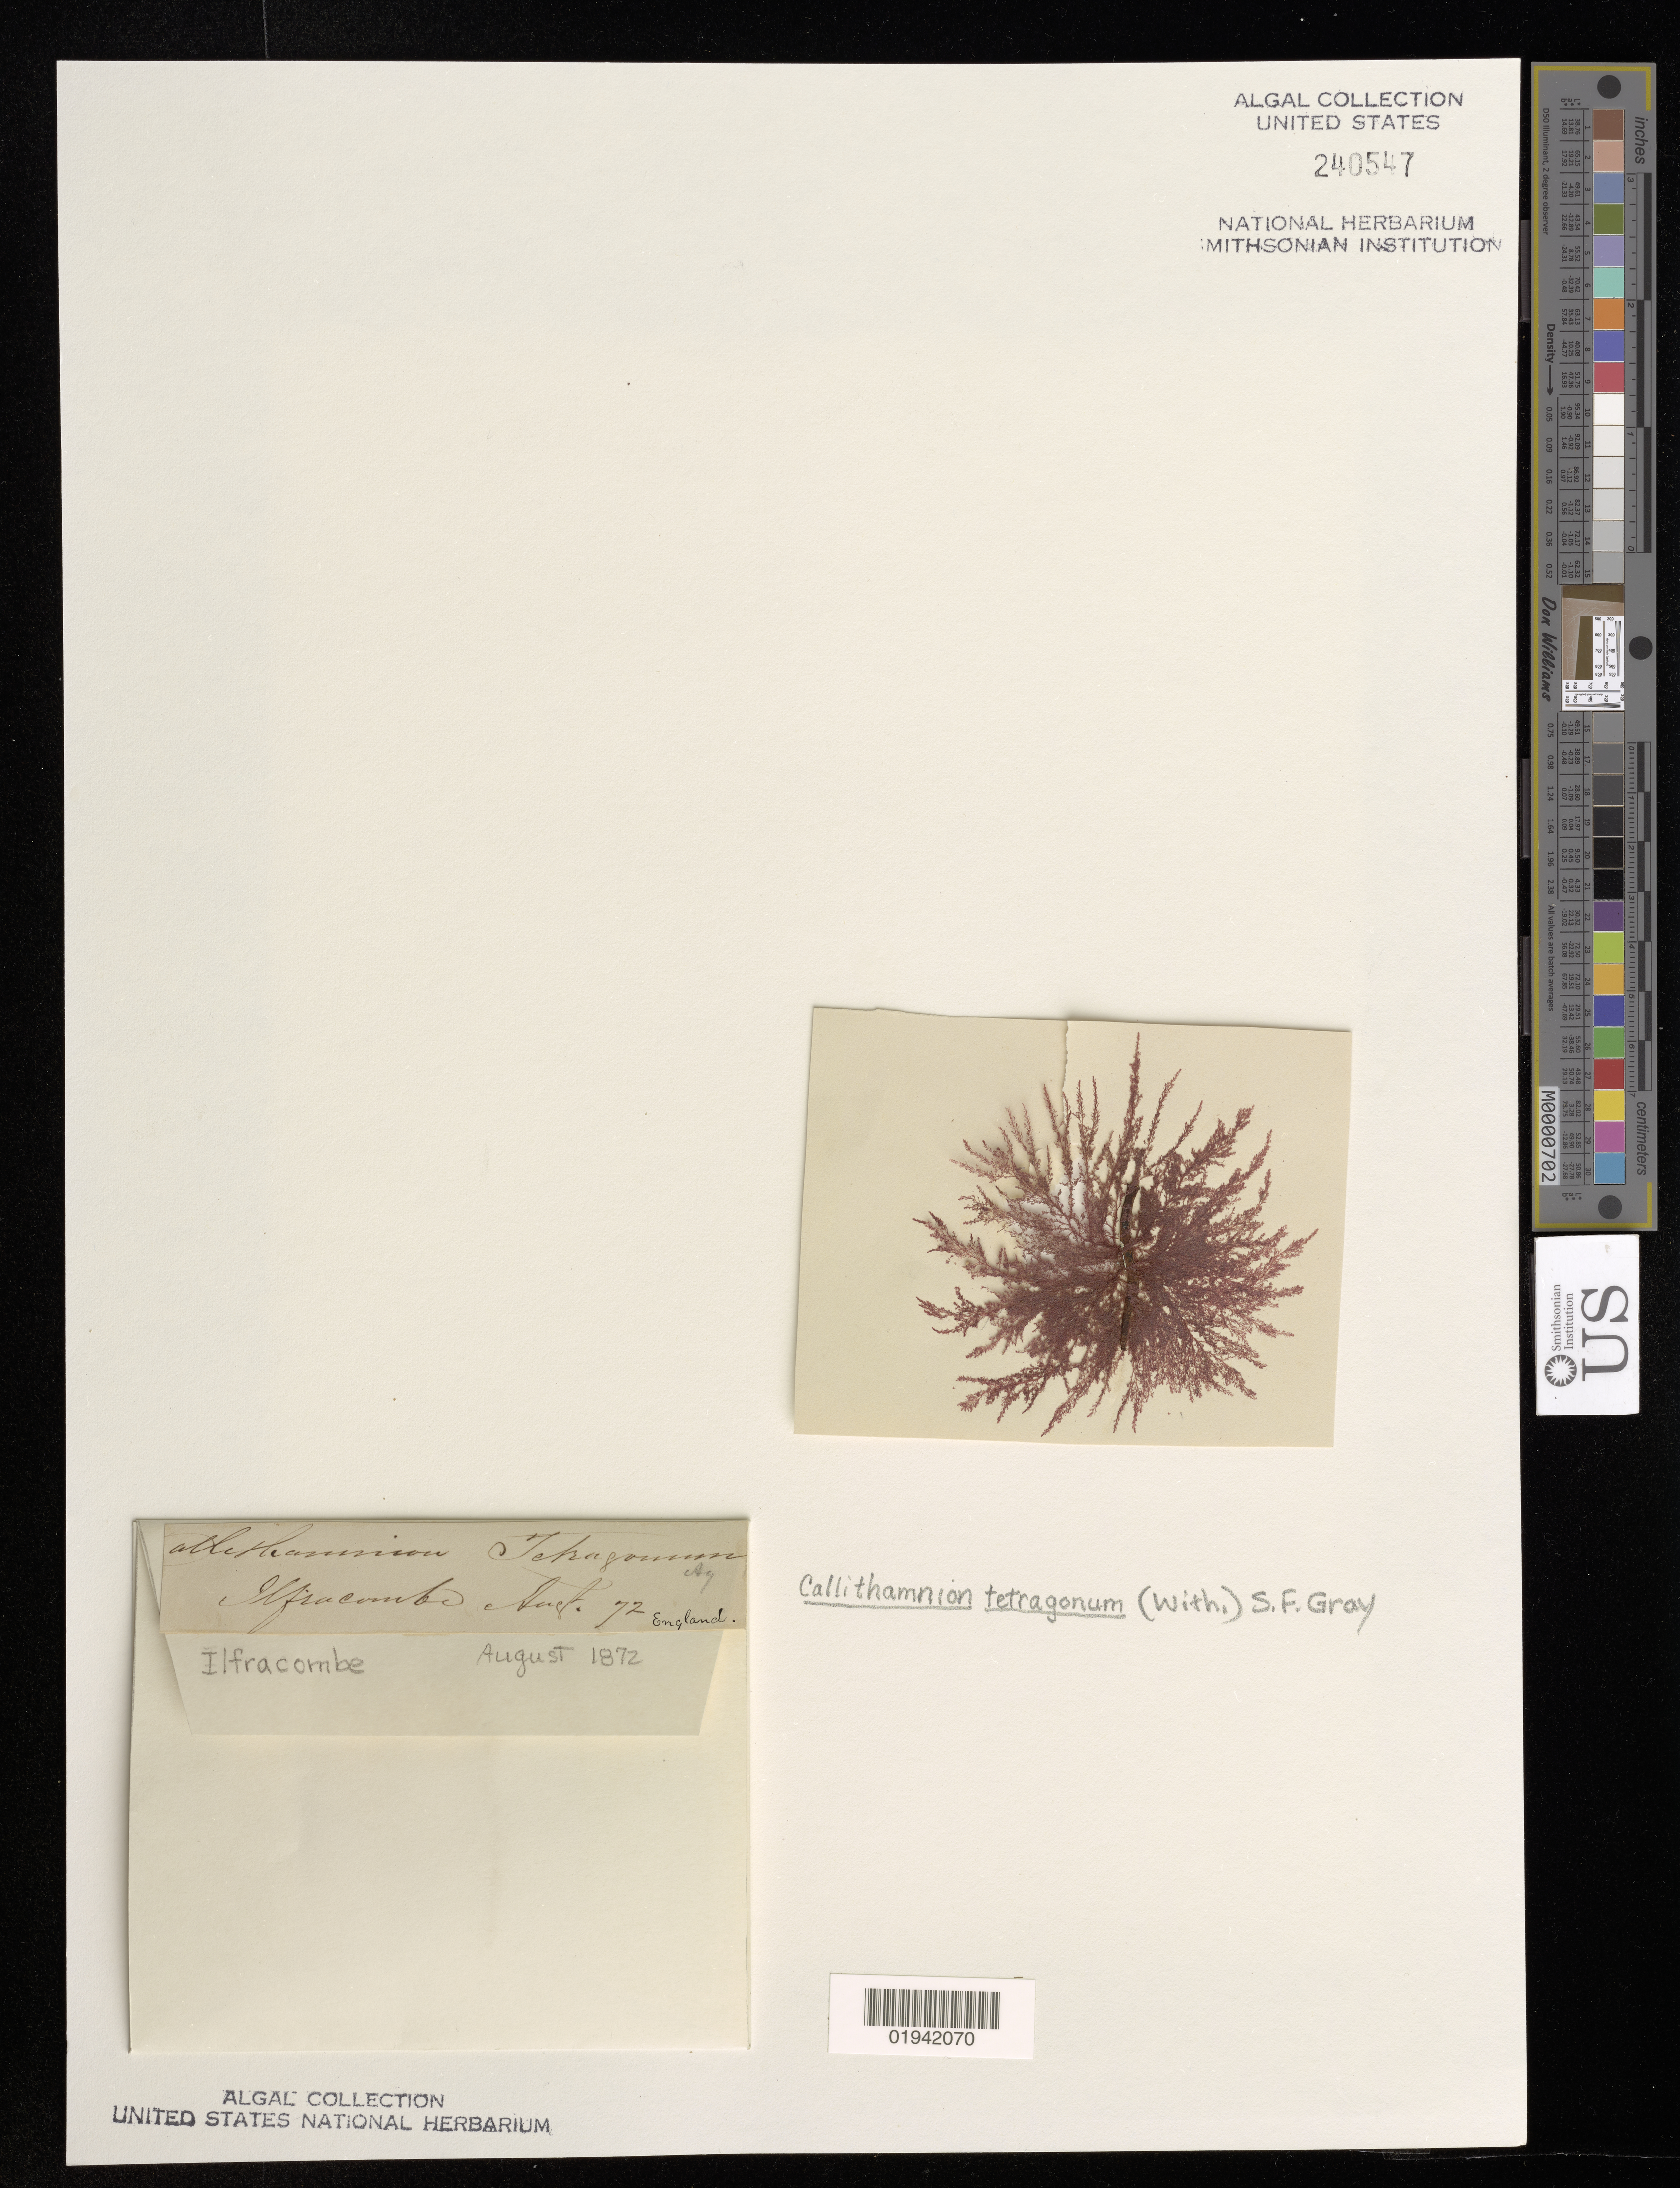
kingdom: Plantae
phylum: Rhodophyta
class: Florideophyceae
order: Ceramiales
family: Callithamniaceae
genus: Callithamnion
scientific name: Callithamnion tetragonum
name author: (With.) S.F. Gray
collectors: I. Ilfracombe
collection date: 1872-08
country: United Kingdom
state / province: England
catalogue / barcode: US 240547